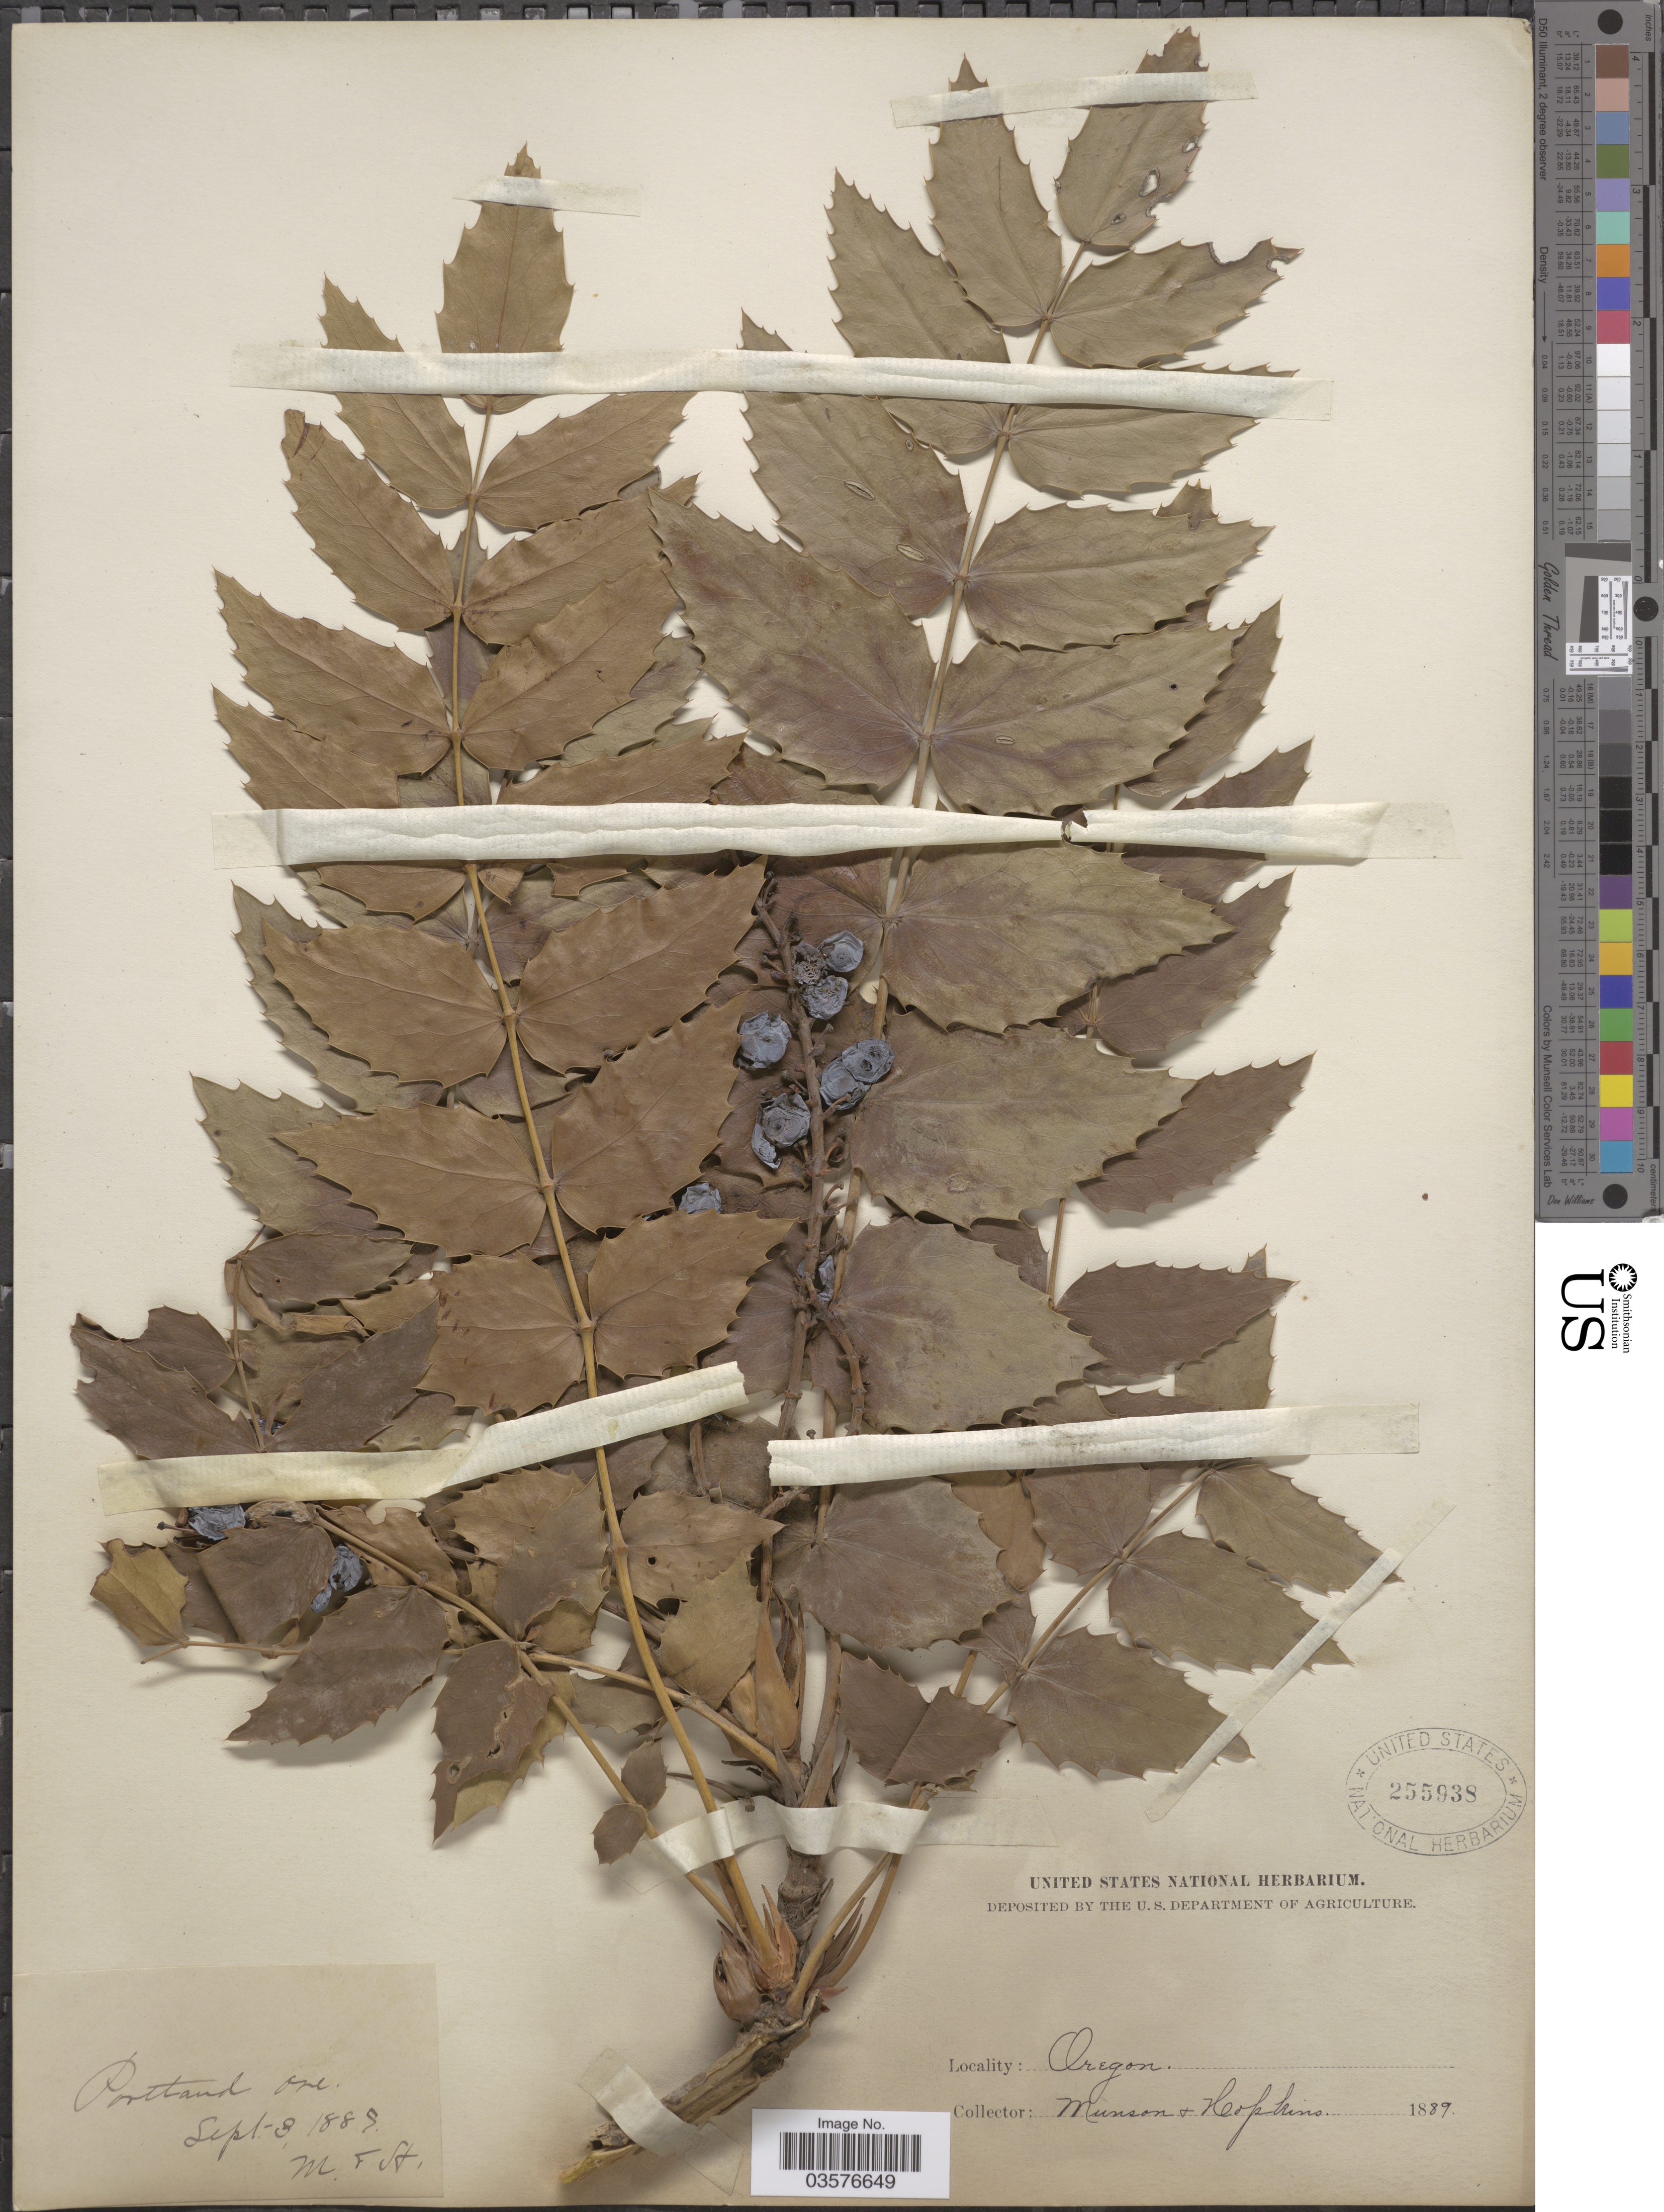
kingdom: Plantae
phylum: Tracheophyta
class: Magnoliopsida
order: Ranunculales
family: Berberidaceae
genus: Mahonia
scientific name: Mahonia nervosa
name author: (Pursh) Nutt.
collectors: -. Munson & -- Hopkins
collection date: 1889-09-03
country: United States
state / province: Oregon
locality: Portland.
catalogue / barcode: US 255938